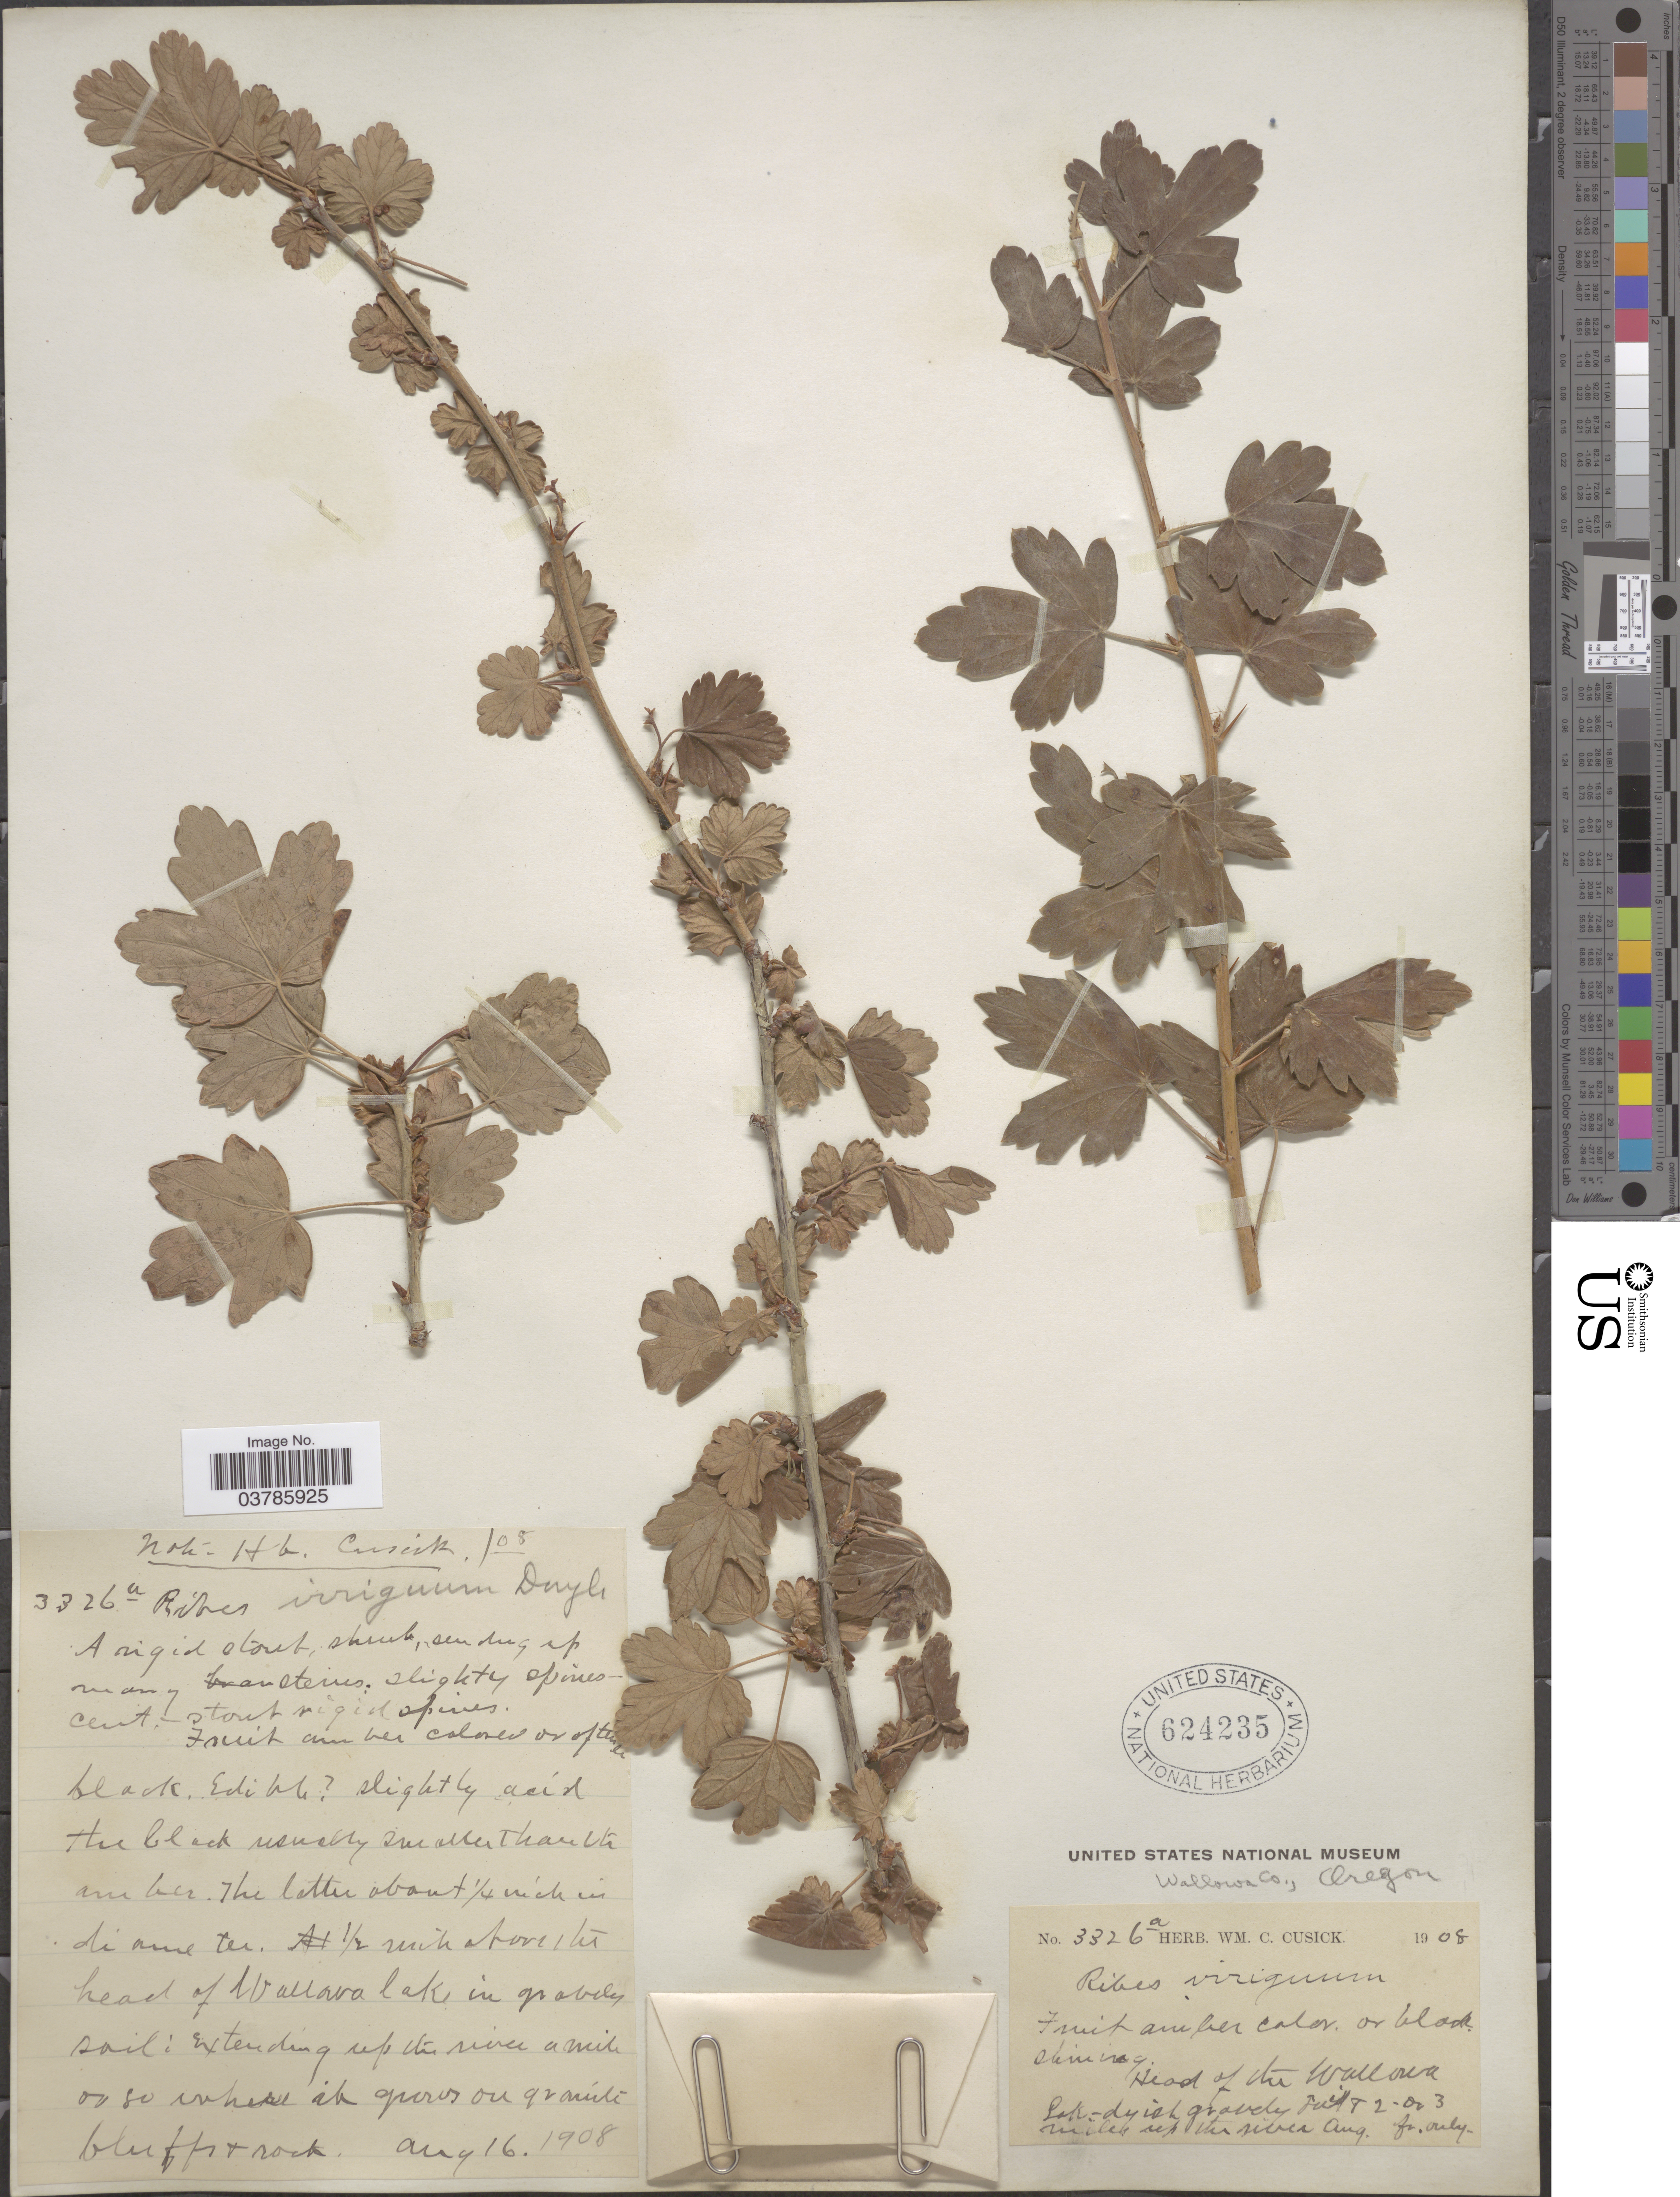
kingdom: Plantae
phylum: Tracheophyta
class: Magnoliopsida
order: Saxifragales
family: Grossulariaceae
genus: Ribes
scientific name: Ribes oxyacanthoides var. irriguum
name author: (Douglas) Jancz.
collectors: ex herb. Wm. C. Cusick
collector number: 3326a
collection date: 1908-08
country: United States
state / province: Oregon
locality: Head of the Wallowa Lake*-dyish* gravely fall* 2 or 3 miles up the river.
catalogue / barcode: US 624235